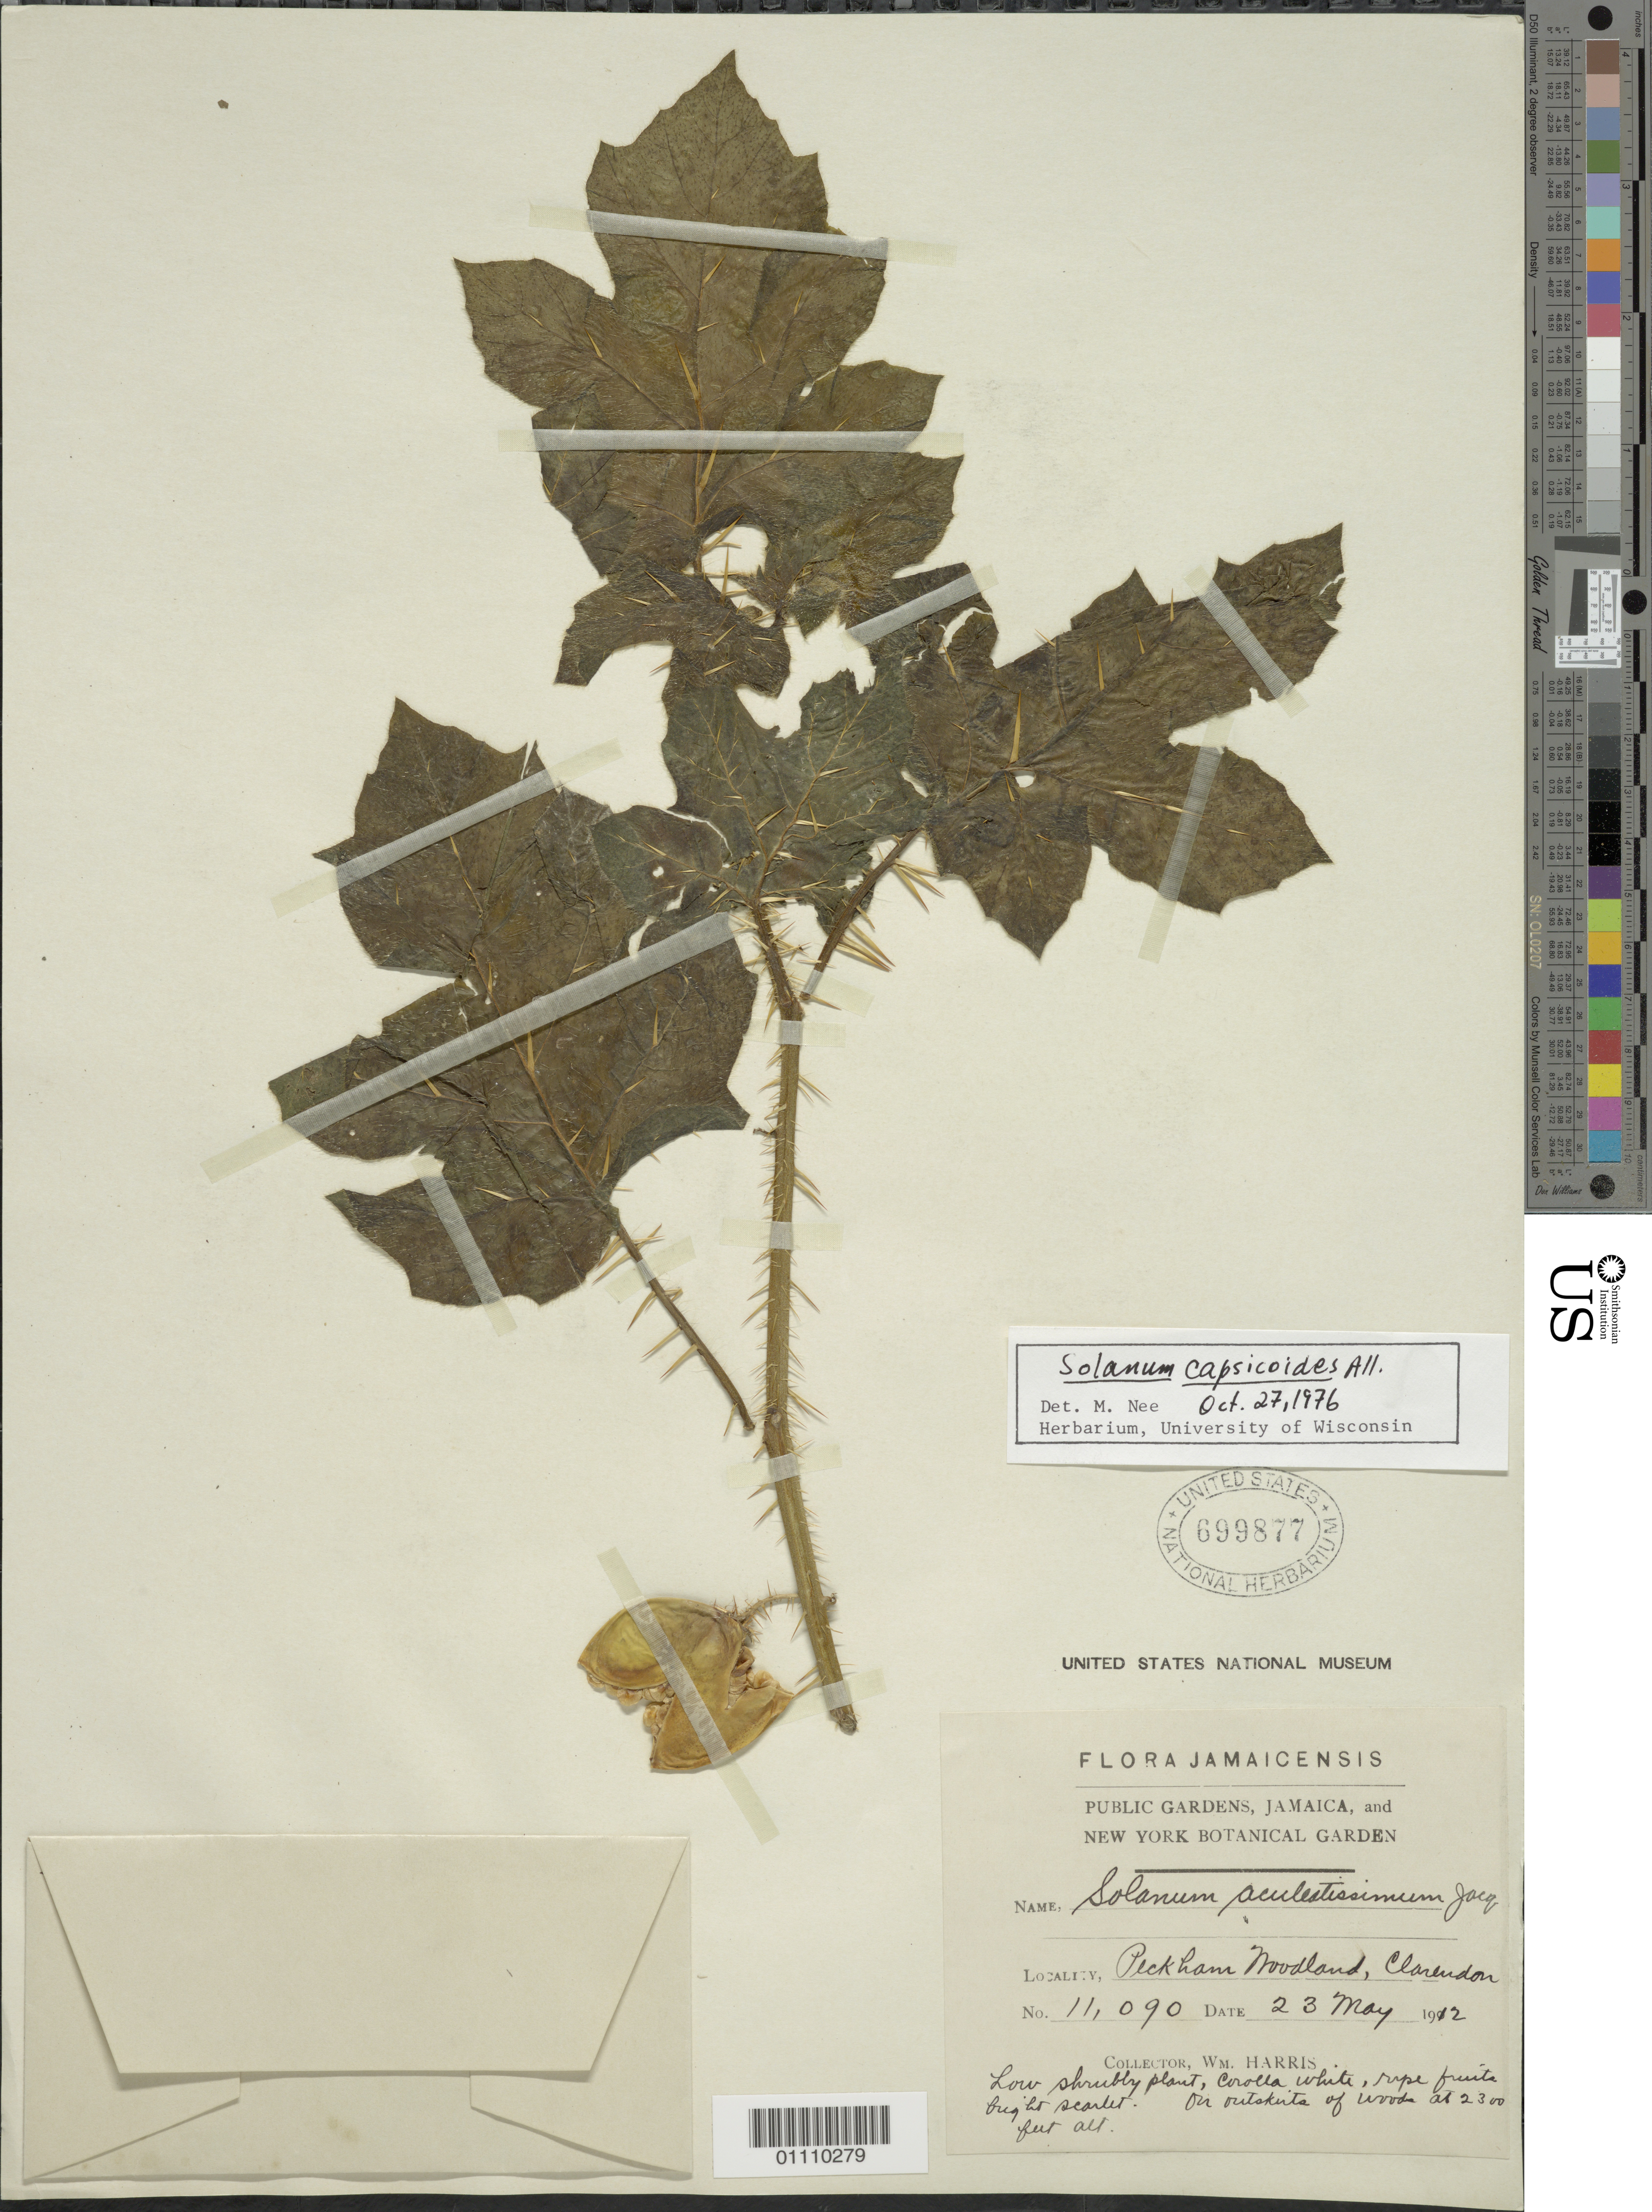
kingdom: Plantae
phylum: Tracheophyta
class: Magnoliopsida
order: Solanales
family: Solanaceae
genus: Solanum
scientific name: Solanum capsicoides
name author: All.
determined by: Nee, Michael H.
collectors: W. Harris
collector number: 11090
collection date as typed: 23 May 1912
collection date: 1912-05-23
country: Jamaica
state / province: Clarendon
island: Jamaica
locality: Peckham Woodland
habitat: On outskirts of woods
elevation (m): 701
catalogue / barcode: US 699877